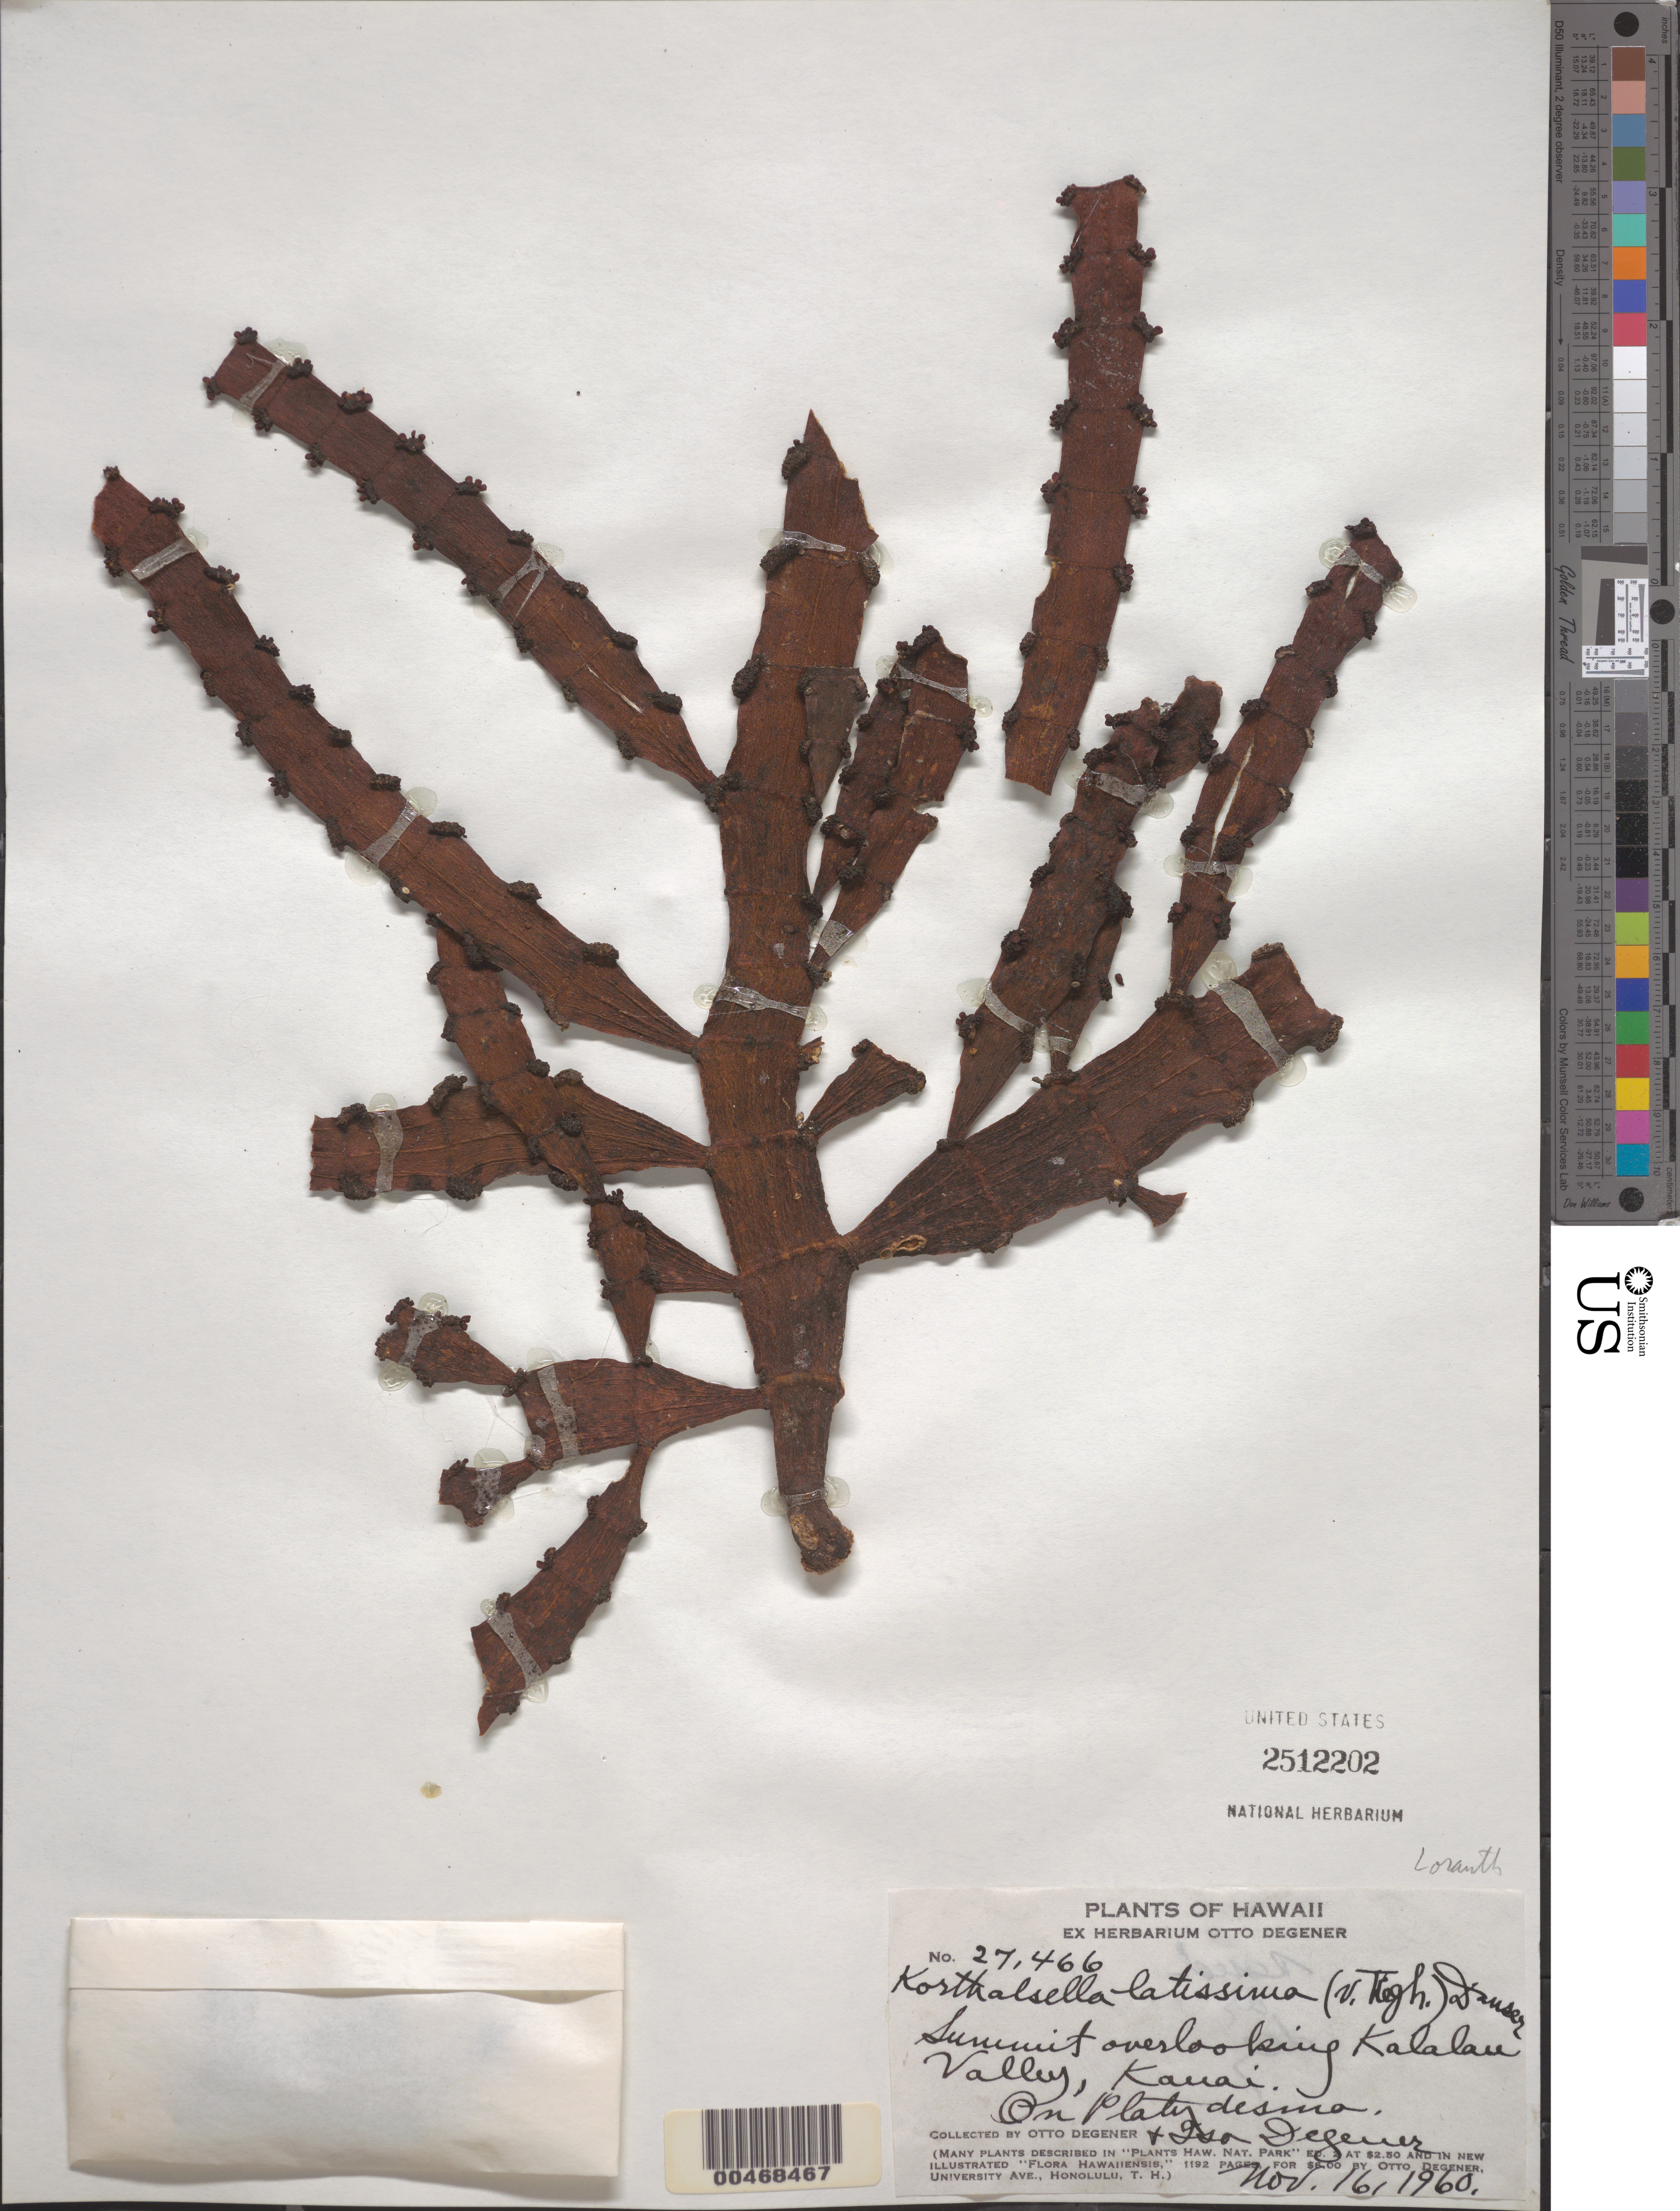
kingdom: Plantae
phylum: Tracheophyta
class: Magnoliopsida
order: Santalales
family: Viscaceae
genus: Korthalsella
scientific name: Korthalsella latissima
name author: (Tiegh.) Danser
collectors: O. Degener & I. Degener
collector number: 27466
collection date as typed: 16 Nov 1960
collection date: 1960-11-16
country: United States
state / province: Hawaii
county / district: Kaui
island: Kaua'i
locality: Summit overlooking Kalalau Valley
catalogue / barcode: US 2512202